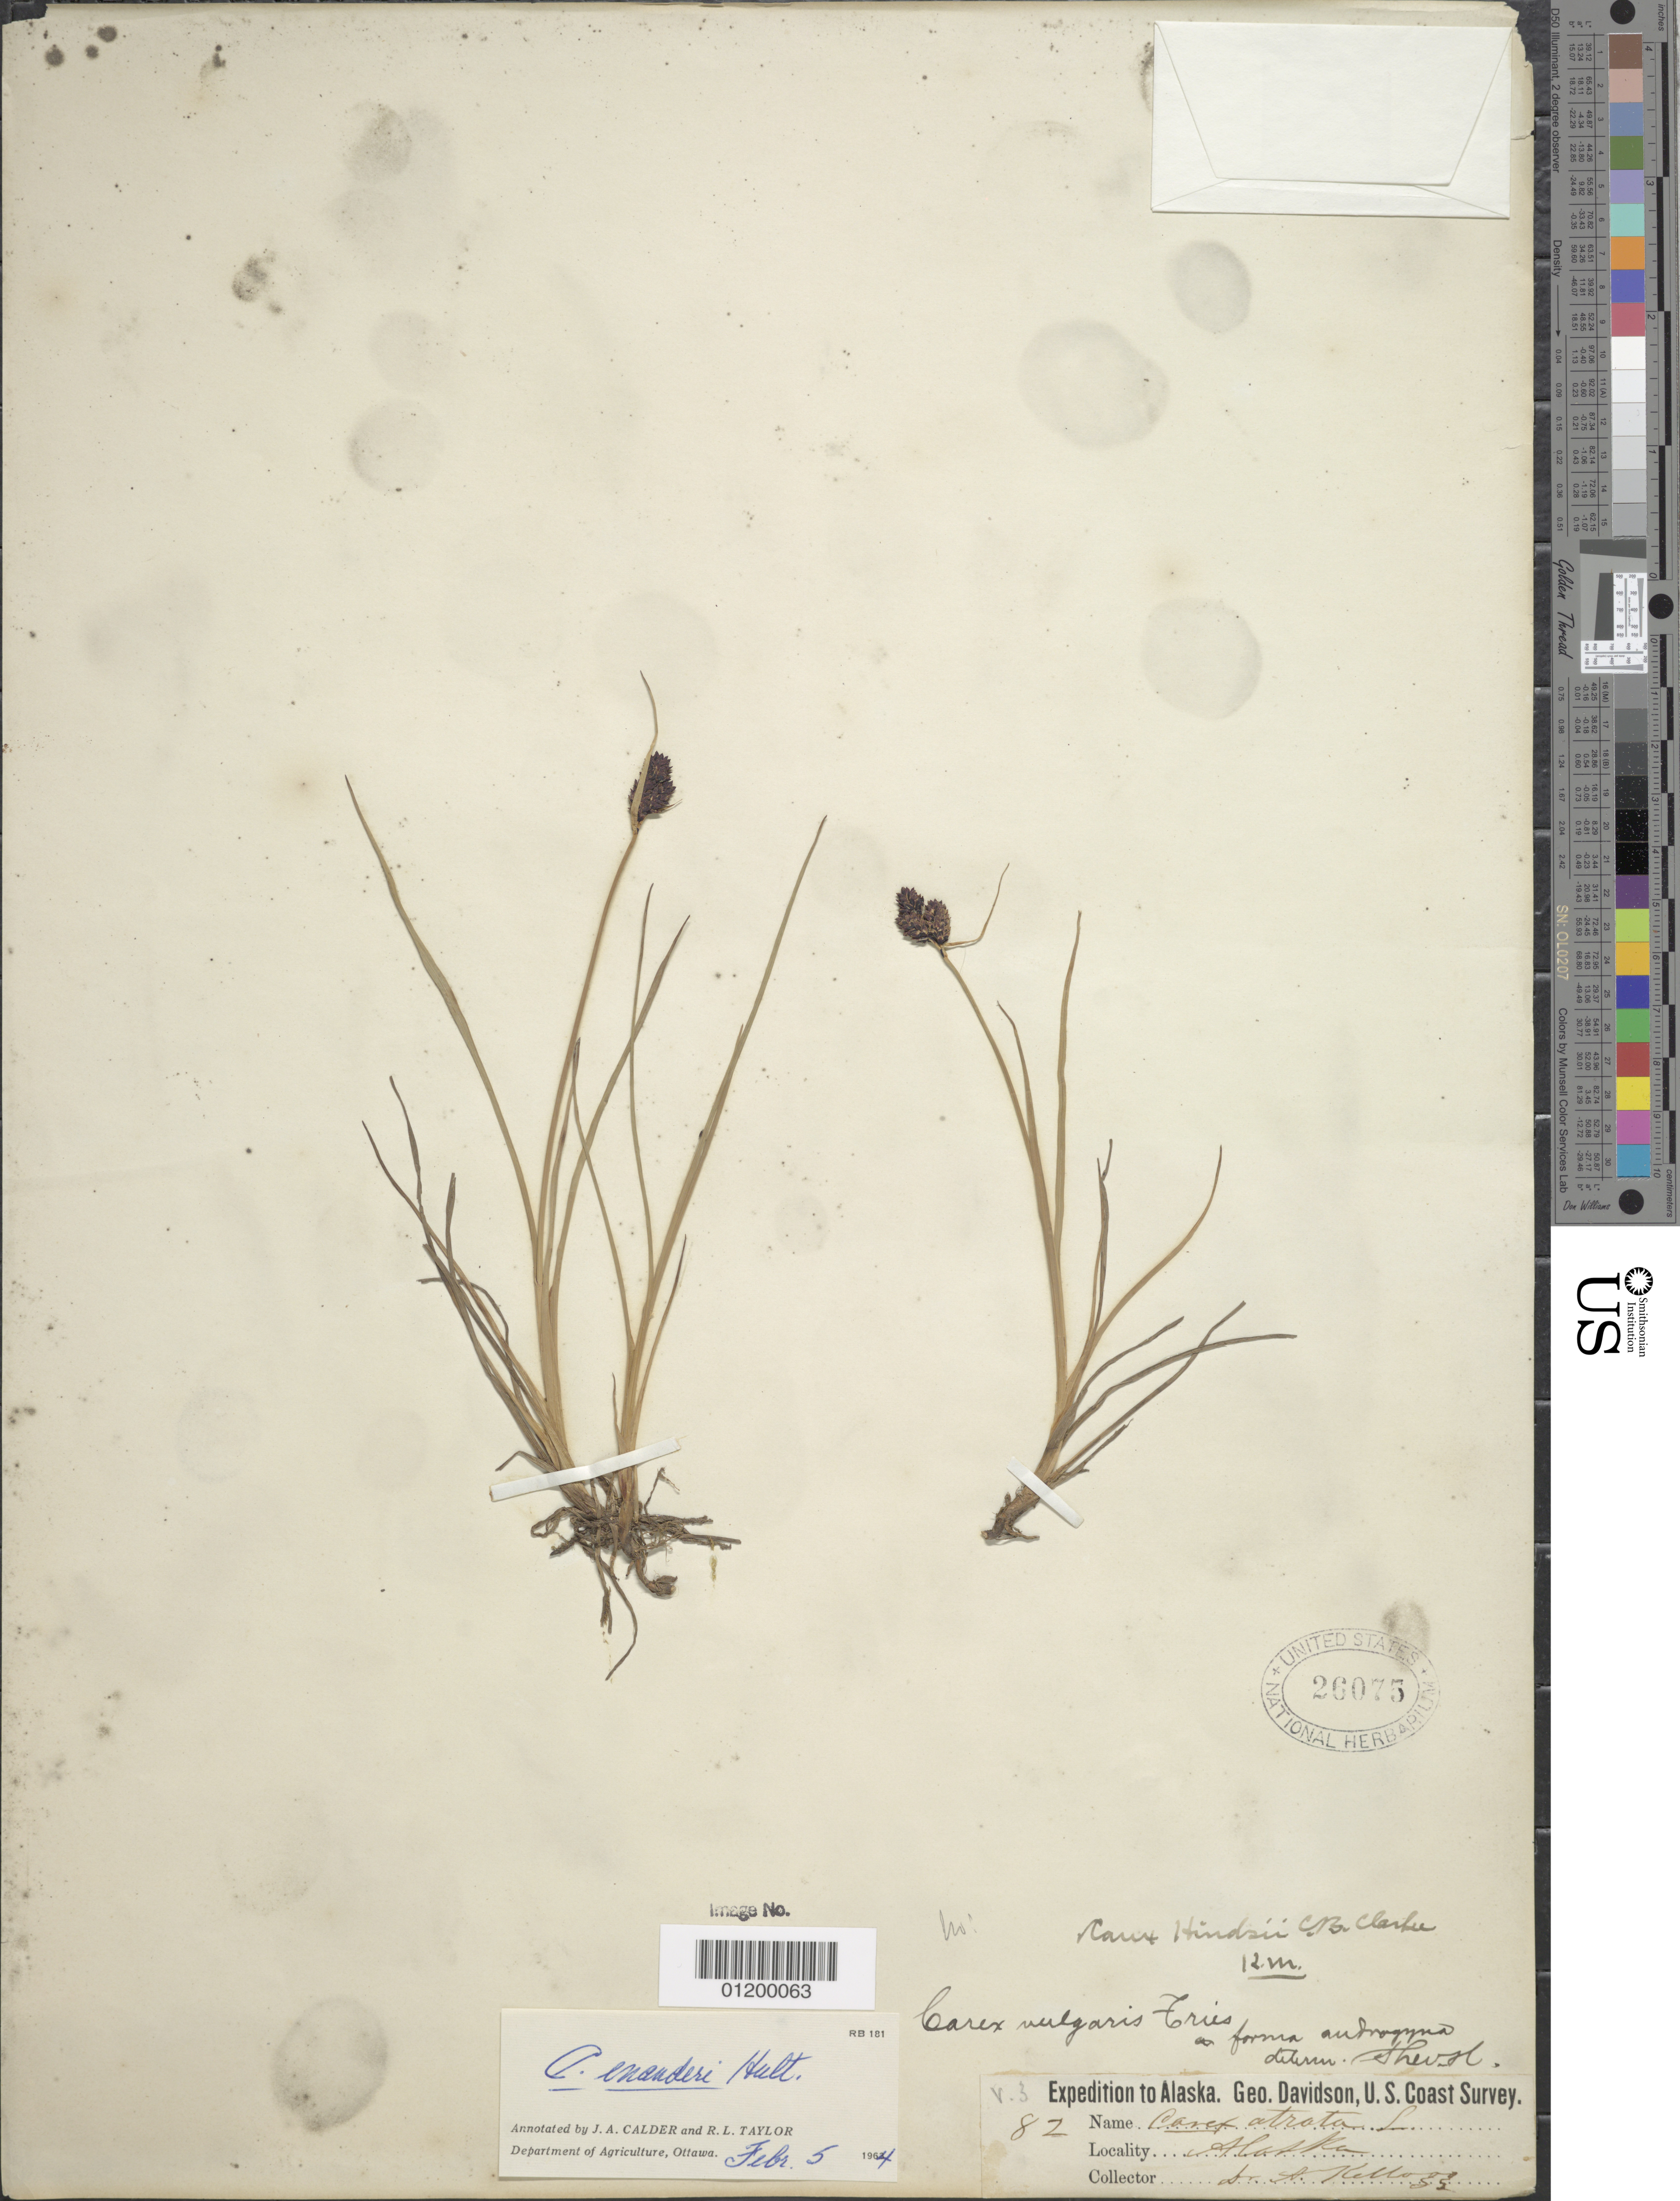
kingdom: Plantae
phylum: Tracheophyta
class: Liliopsida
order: Poales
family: Cyperaceae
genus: Carex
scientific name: Carex enanderi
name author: Hultén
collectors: A. Kellogg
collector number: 82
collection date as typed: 189-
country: United States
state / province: Alaska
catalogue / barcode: US 26075